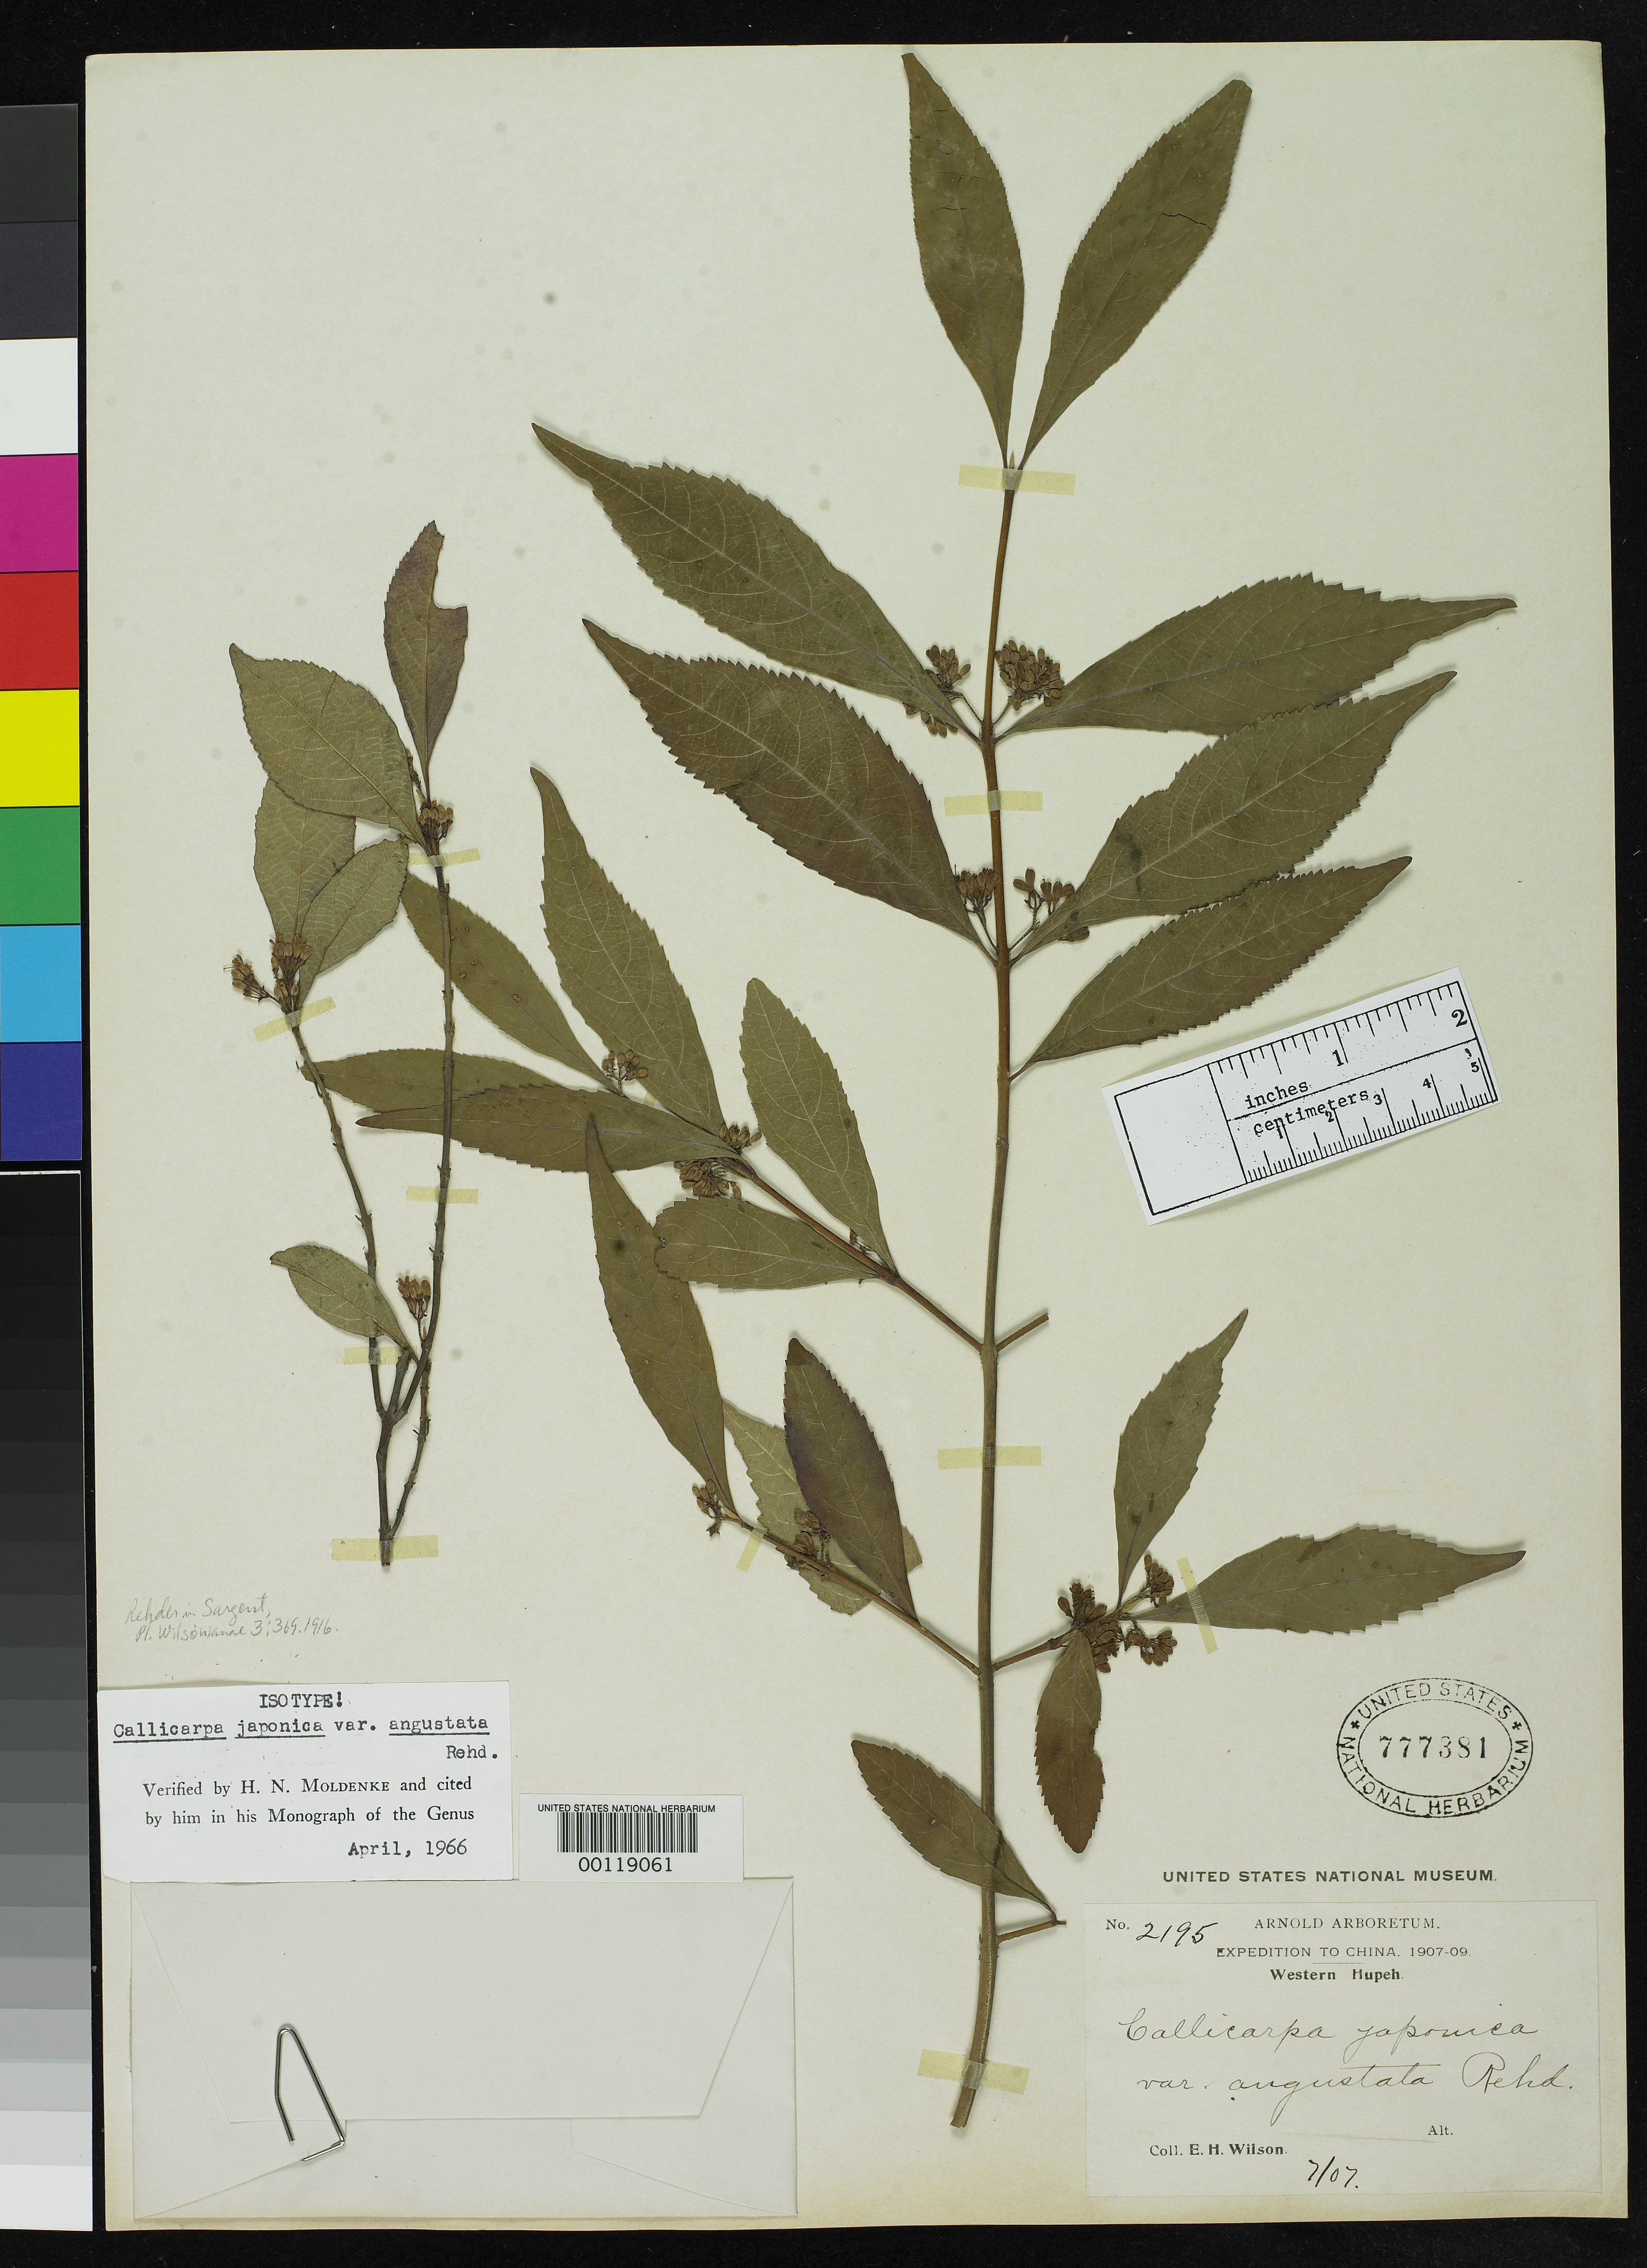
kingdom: Plantae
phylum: Tracheophyta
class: Magnoliopsida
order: Lamiales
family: Lamiaceae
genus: Callicarpa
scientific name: Callicarpa japonica var. angustata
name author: Rehder in Sarg.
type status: Isotype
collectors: E. H. Wilson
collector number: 2195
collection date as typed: Jul 1907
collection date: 1907-07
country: China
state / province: Hubei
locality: Hsing-shan Hsien.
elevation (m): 1500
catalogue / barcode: US 777381